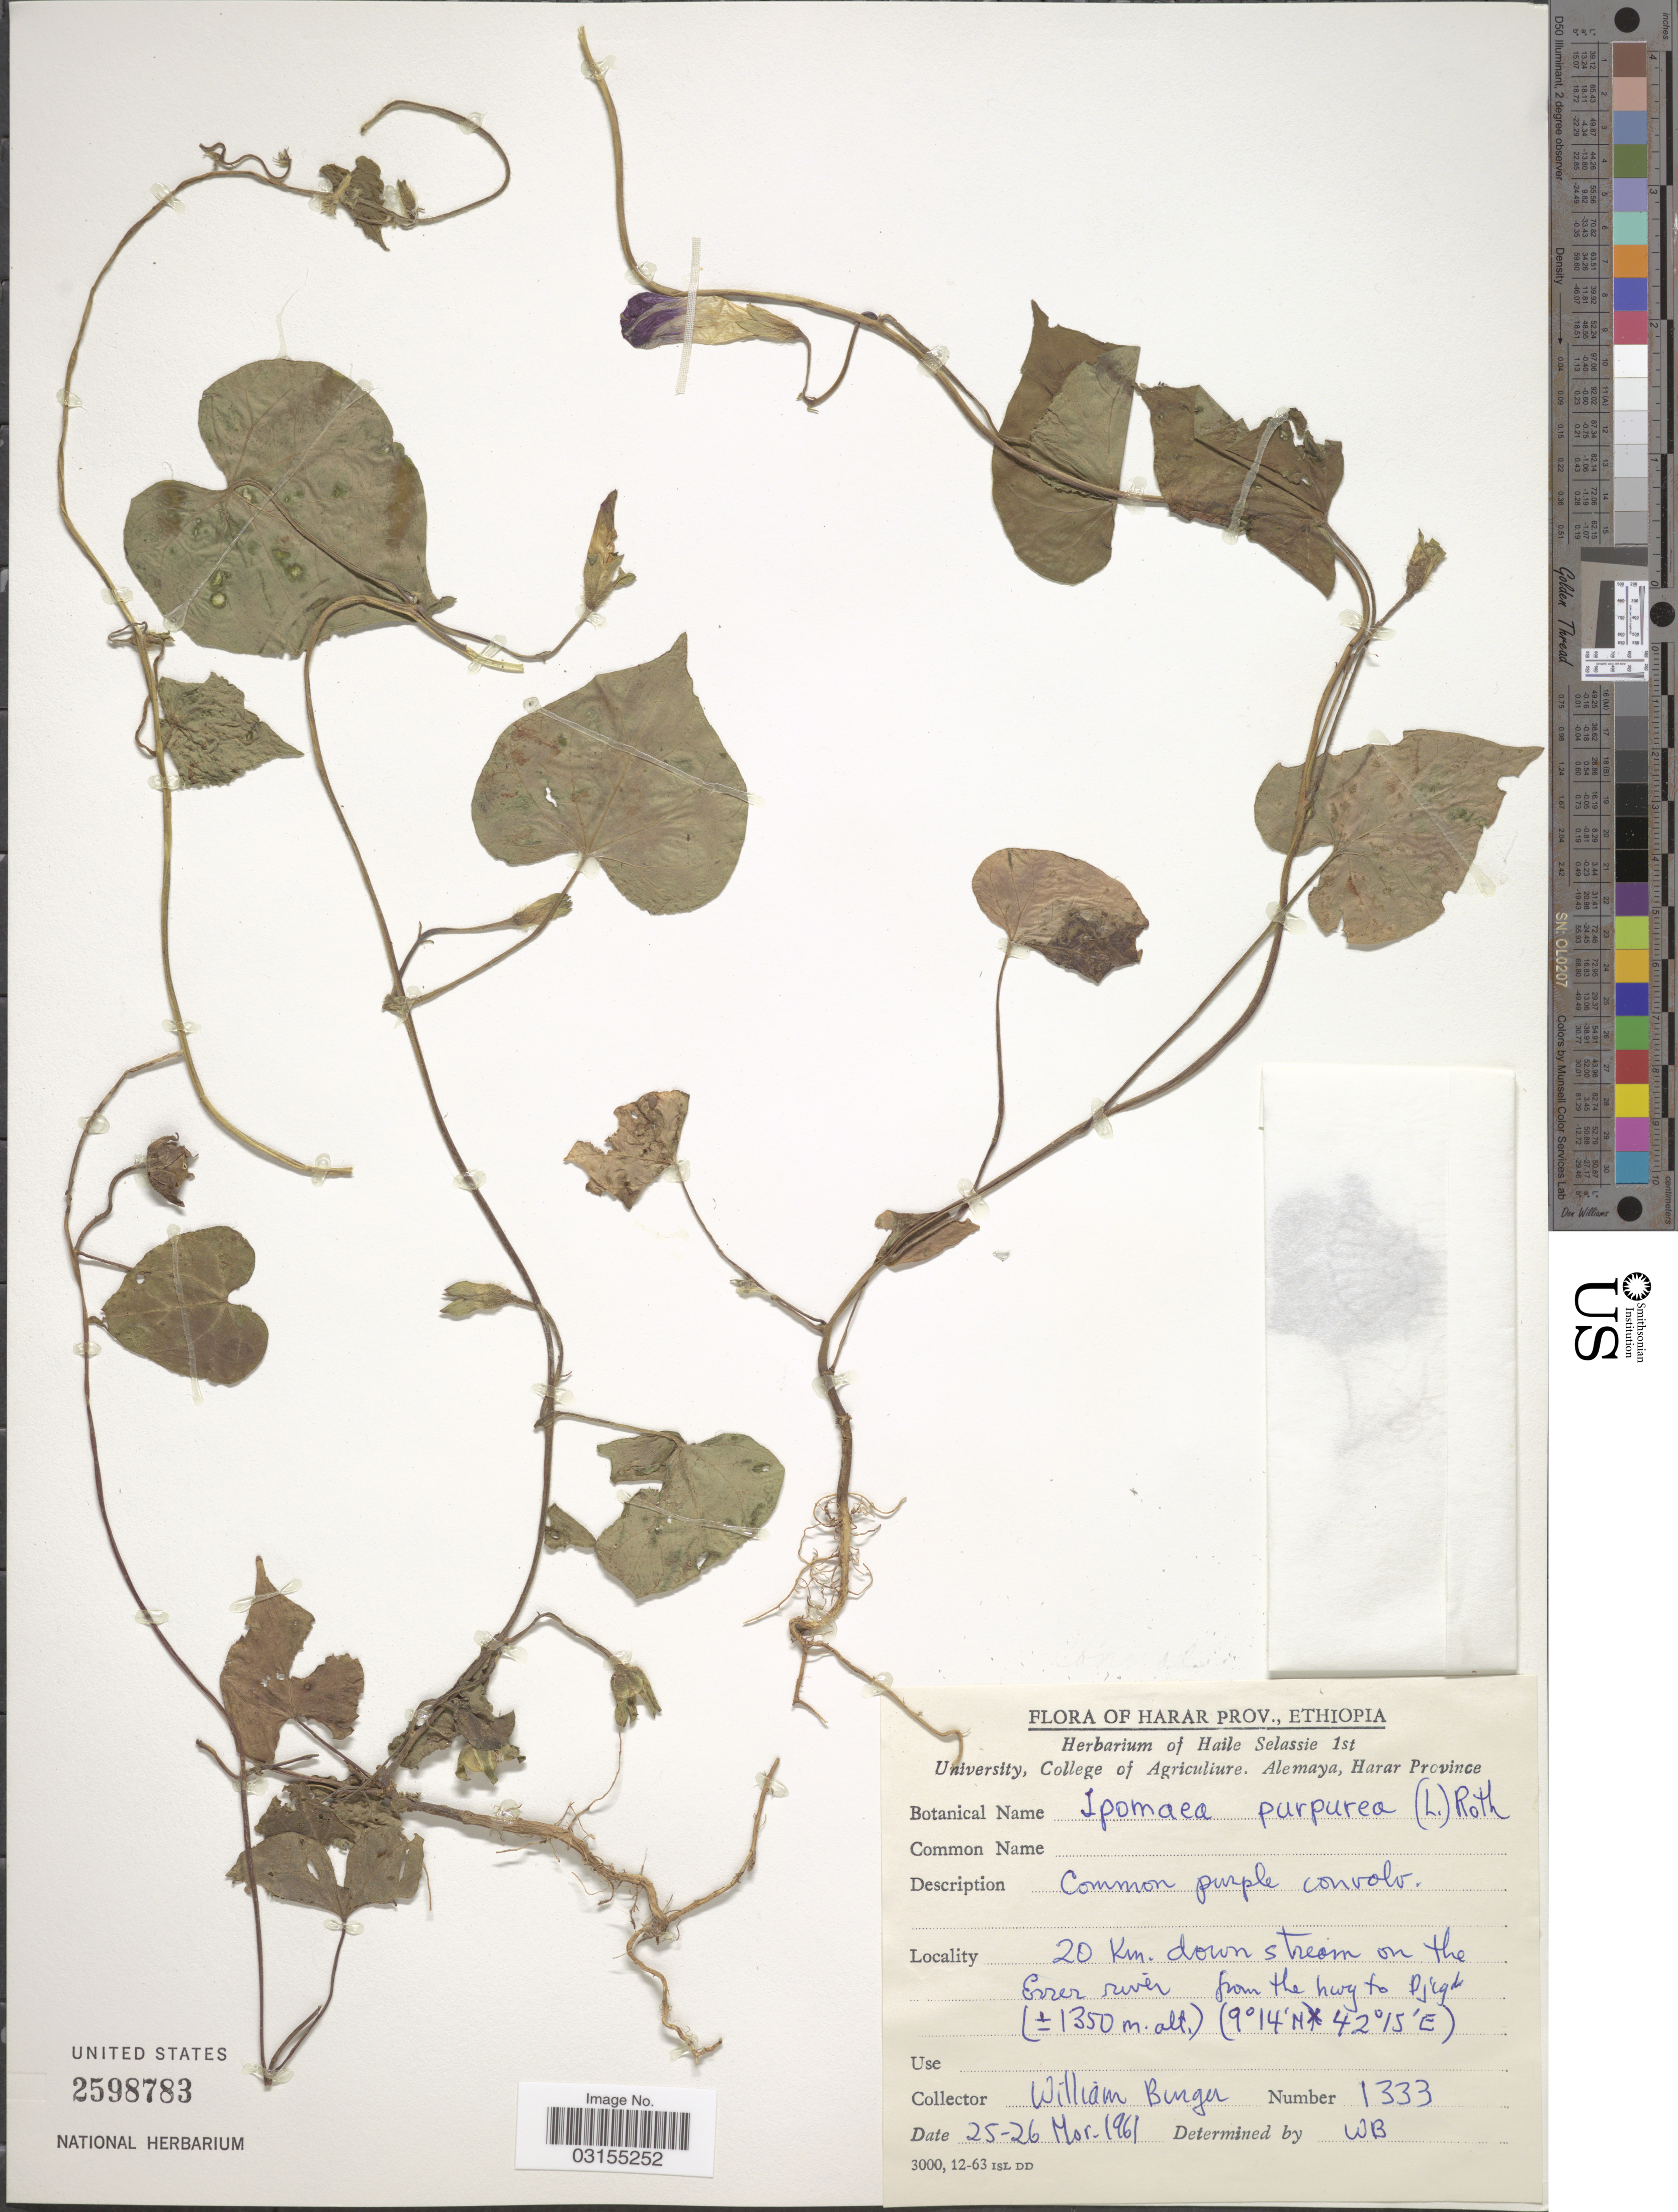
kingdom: Plantae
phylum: Tracheophyta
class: Magnoliopsida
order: Solanales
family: Convolvulaceae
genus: Ipomoea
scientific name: Ipomoea purpurea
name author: (L.) Roth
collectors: W. Buger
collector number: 1333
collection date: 1961-03-25/1961-03-26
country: Ethiopia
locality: Harar Prov., 20 Km. downstream on the Errer river from the hwy to Pi [illegible text].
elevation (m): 1350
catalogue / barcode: US 2598783